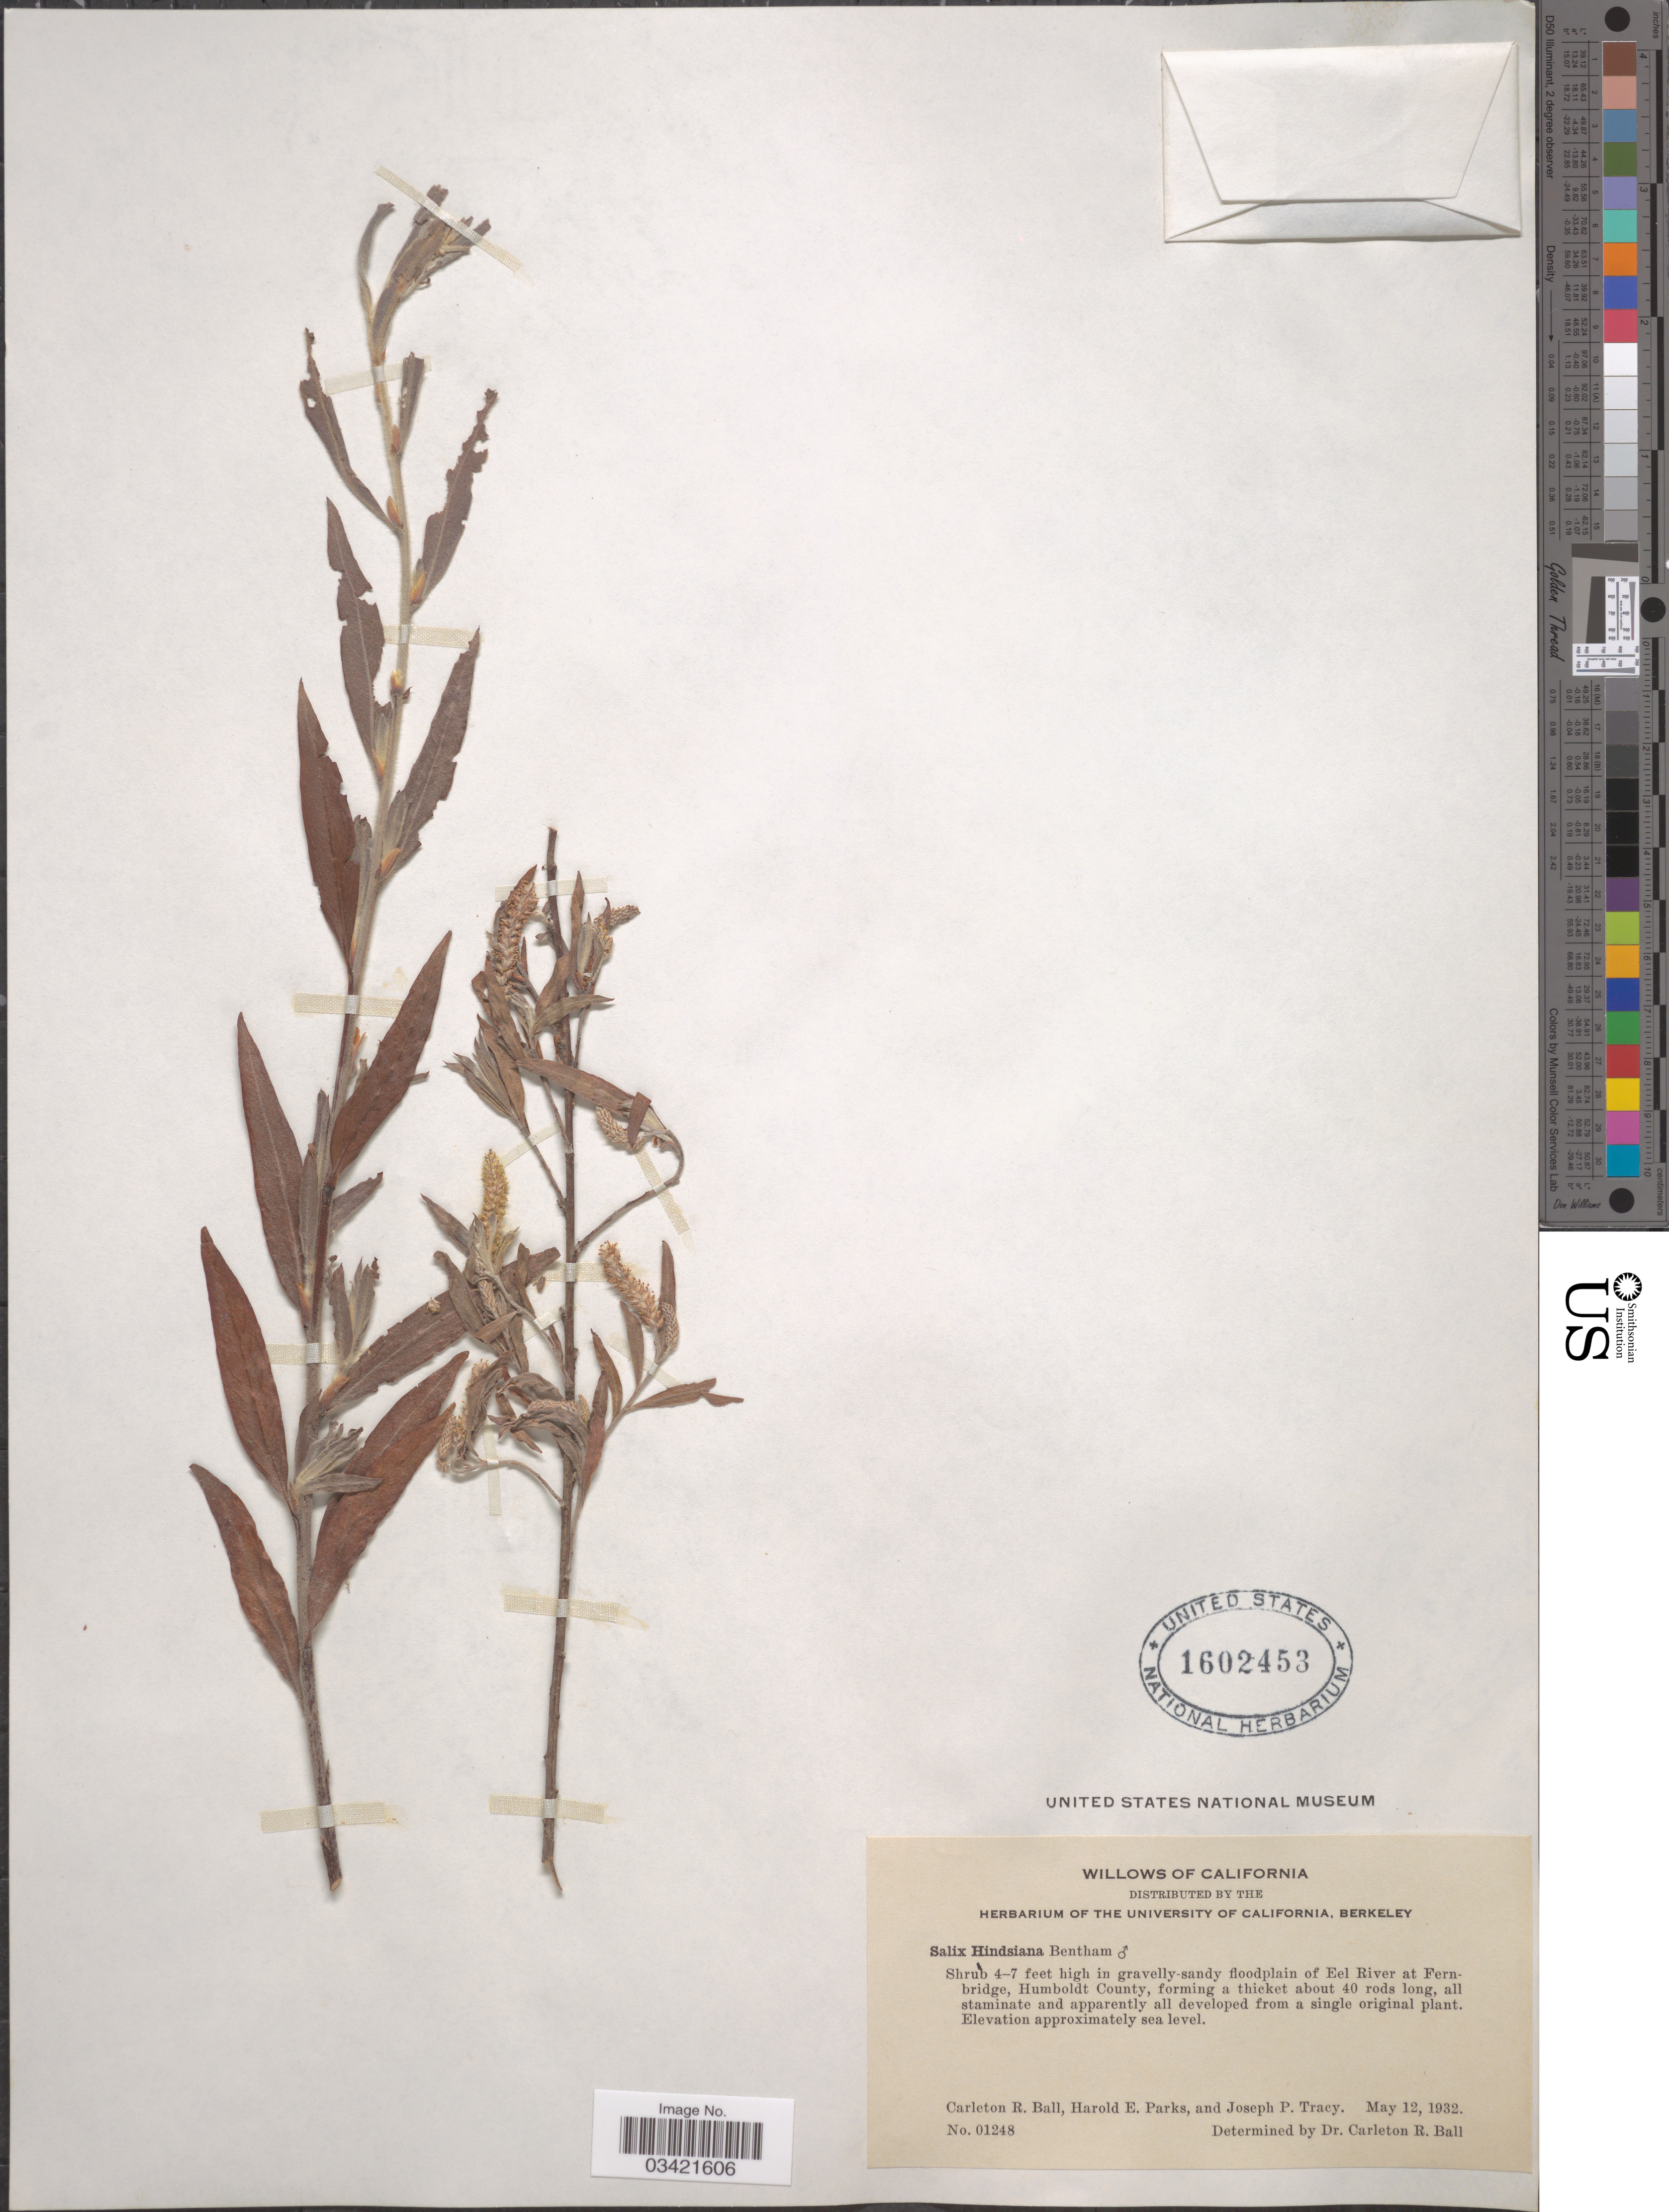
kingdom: Plantae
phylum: Tracheophyta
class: Magnoliopsida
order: Malpighiales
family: Salicaceae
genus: Salix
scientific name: Salix hindsiana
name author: Benth.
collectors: C. R. Ball, H. E. Parks & J. Tracy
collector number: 01248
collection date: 1932-05-12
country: United States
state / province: California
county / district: Humboldt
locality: In gravelly-sandy floodplain of Eel River at Fernbridge, Humboldt County.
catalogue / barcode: US 1602453